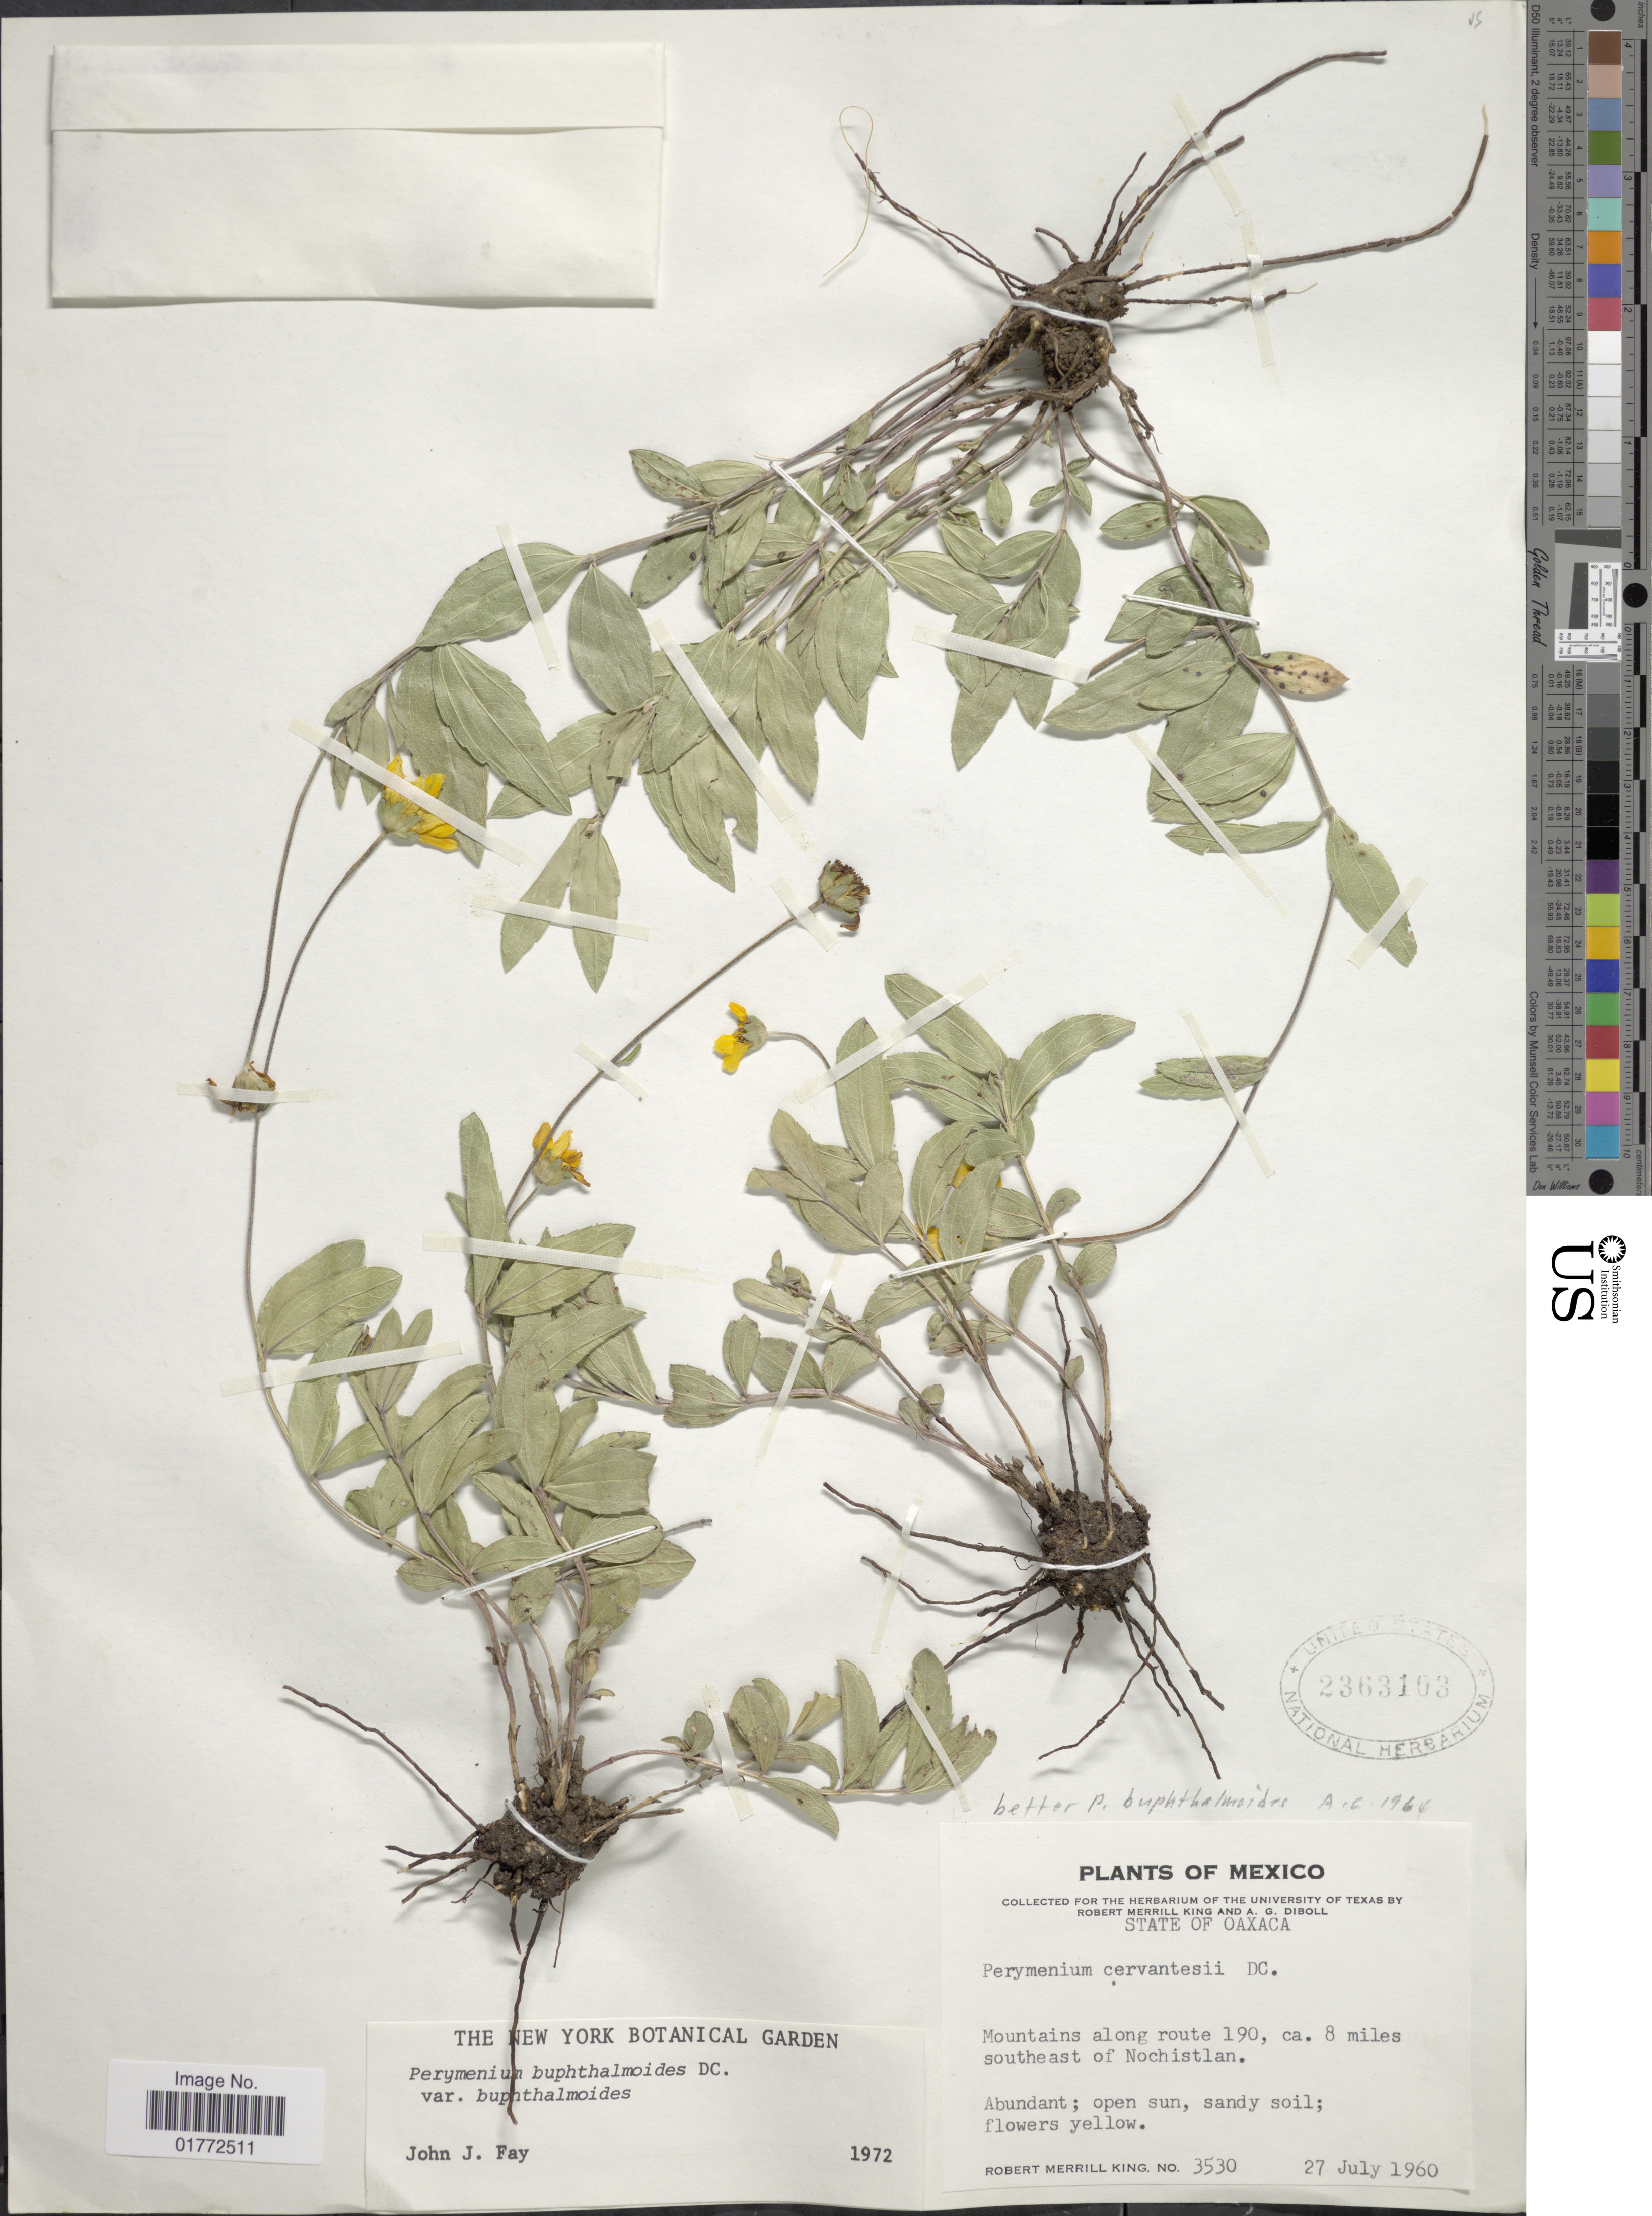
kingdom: Plantae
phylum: Tracheophyta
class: Magnoliopsida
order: Asterales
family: Asteraceae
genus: Perymenium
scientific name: Perymenium buphthalmoides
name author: DC.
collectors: R. M. King & A. Diboll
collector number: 3530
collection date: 1960-07-27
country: Mexico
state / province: Oaxaca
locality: Mountains along route 190, ca. 8 miles noutheast of Nochistlan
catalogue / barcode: US 2363103